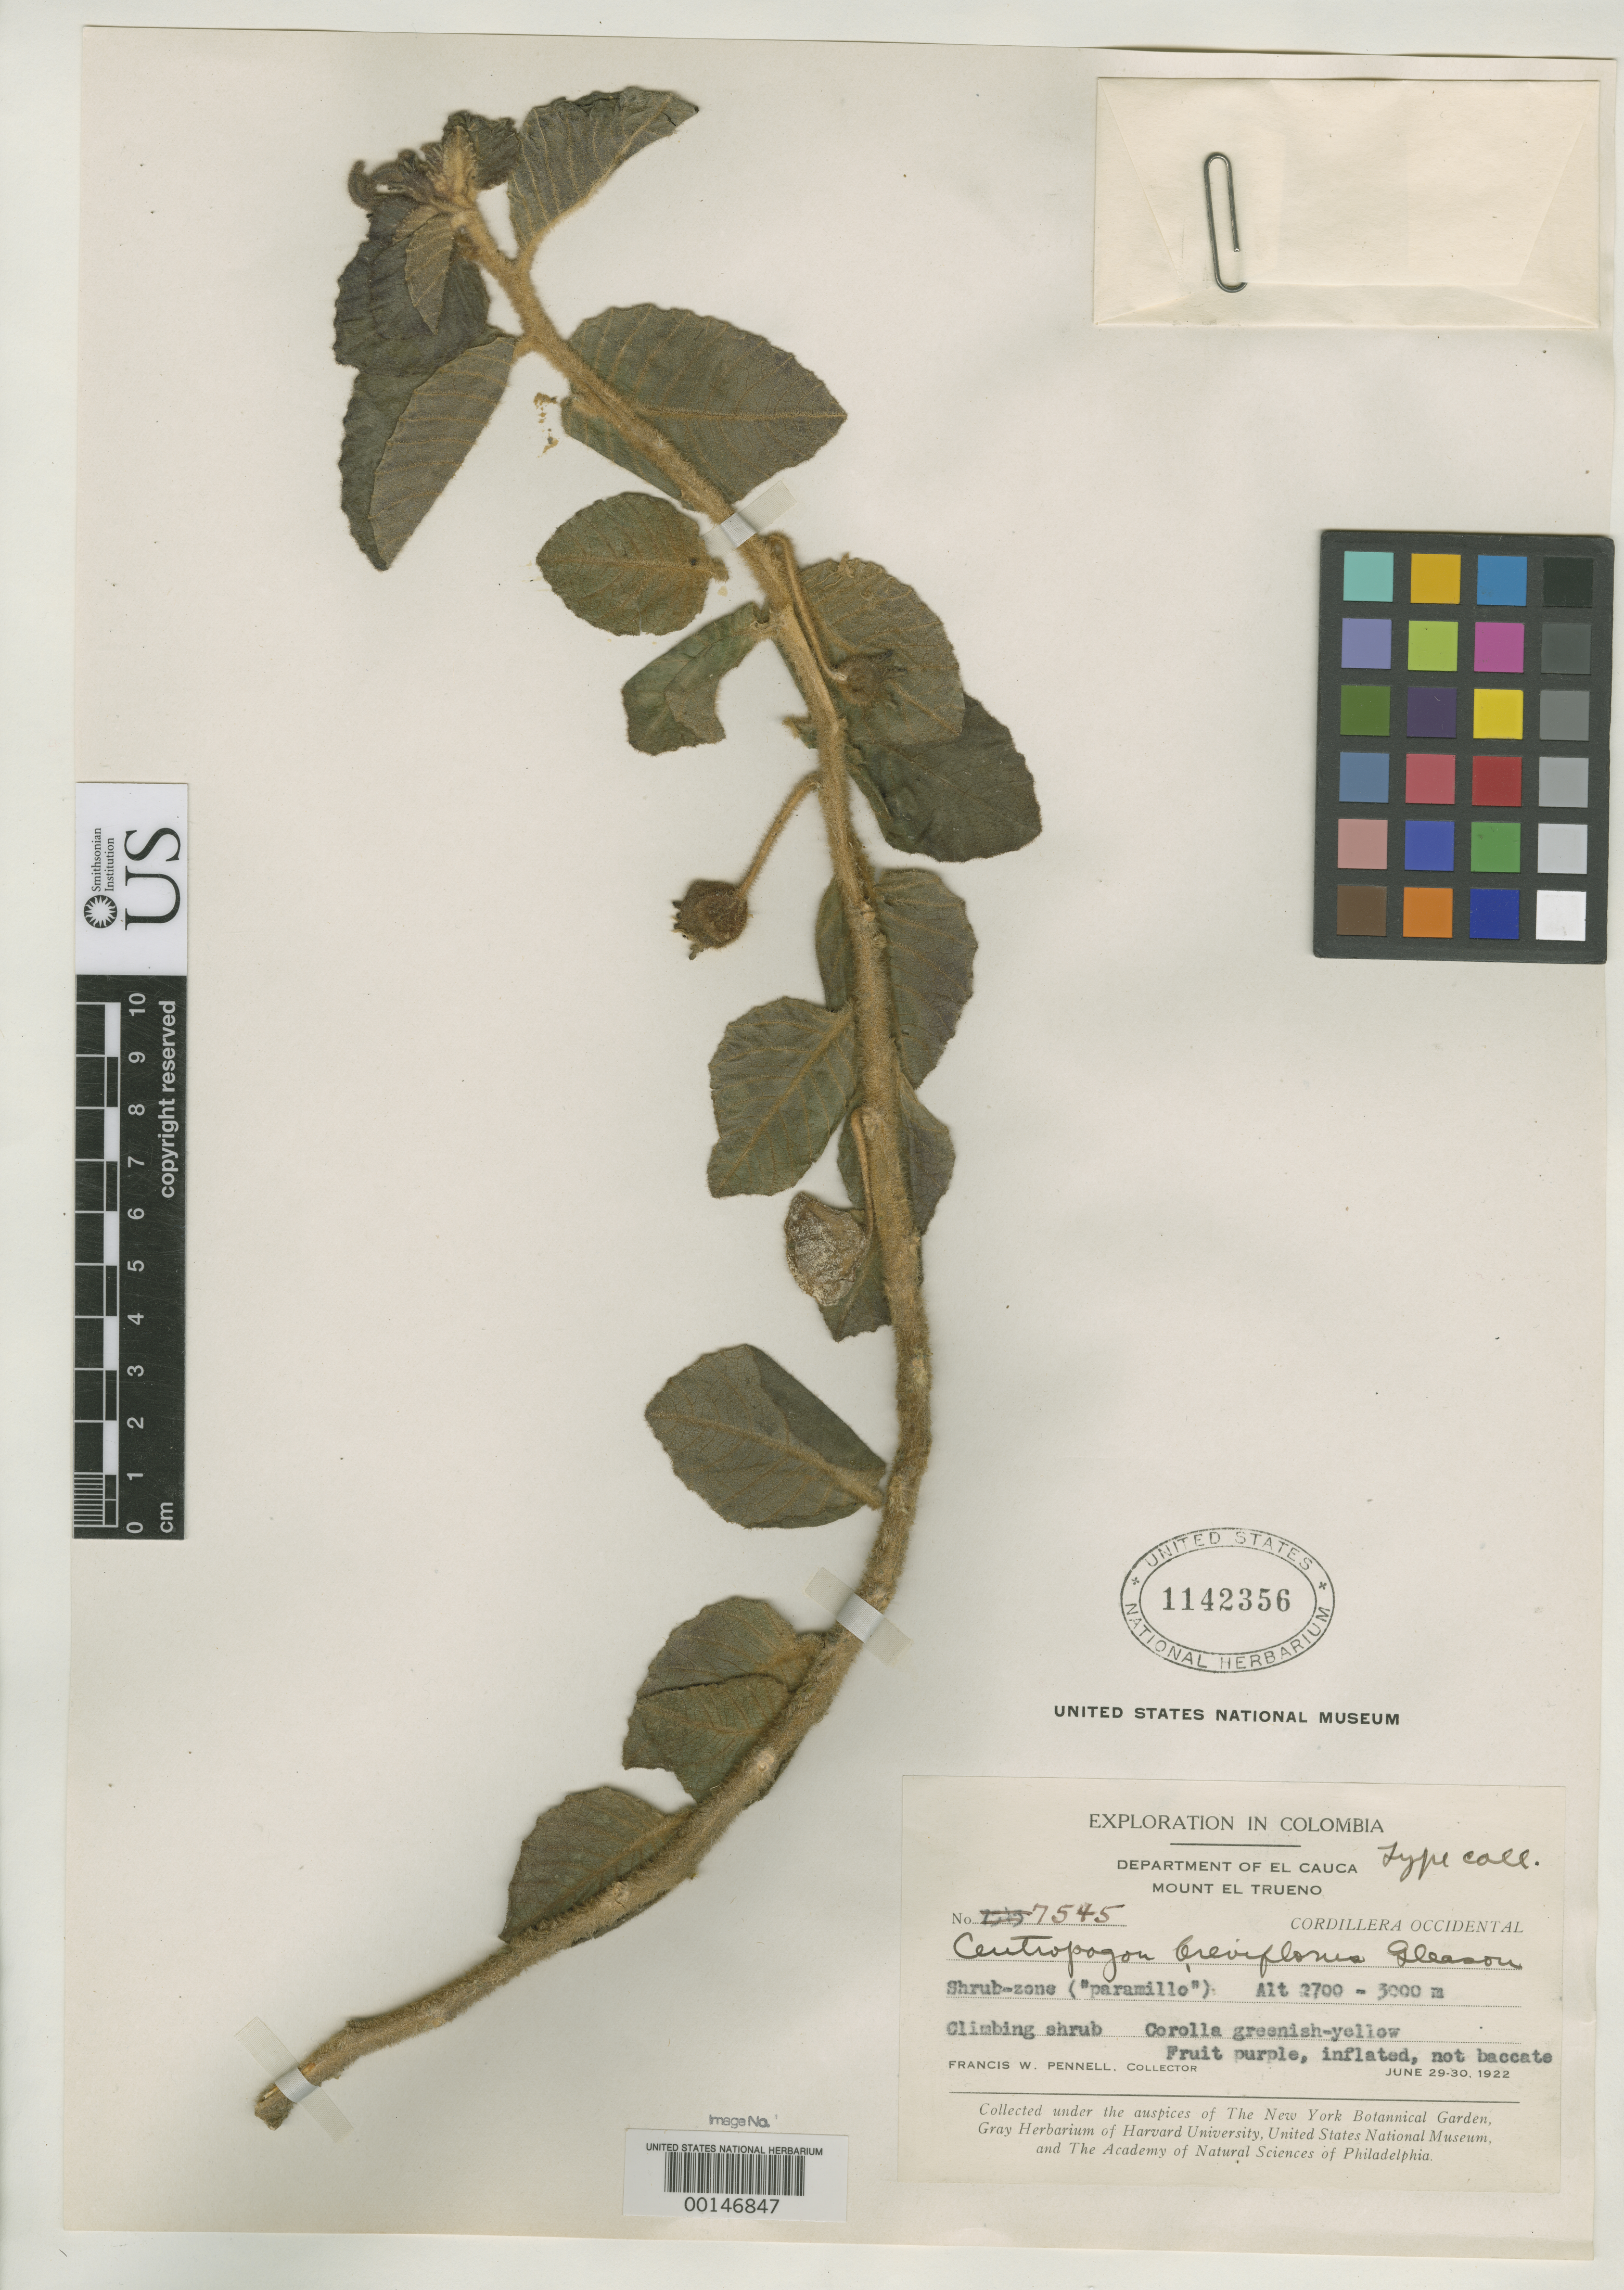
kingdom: Plantae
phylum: Tracheophyta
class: Magnoliopsida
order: Asterales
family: Campanulaceae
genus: Centropogon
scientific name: Centropogon breviflorus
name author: Gleason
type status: Type Collection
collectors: F. W. Pennell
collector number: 7545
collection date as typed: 29 Jan 1922 to 30 Jan 1922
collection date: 1922-01-29/1922-01-30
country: Colombia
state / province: Cauca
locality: Mount El Trueno.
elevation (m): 2700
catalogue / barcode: US 1142356